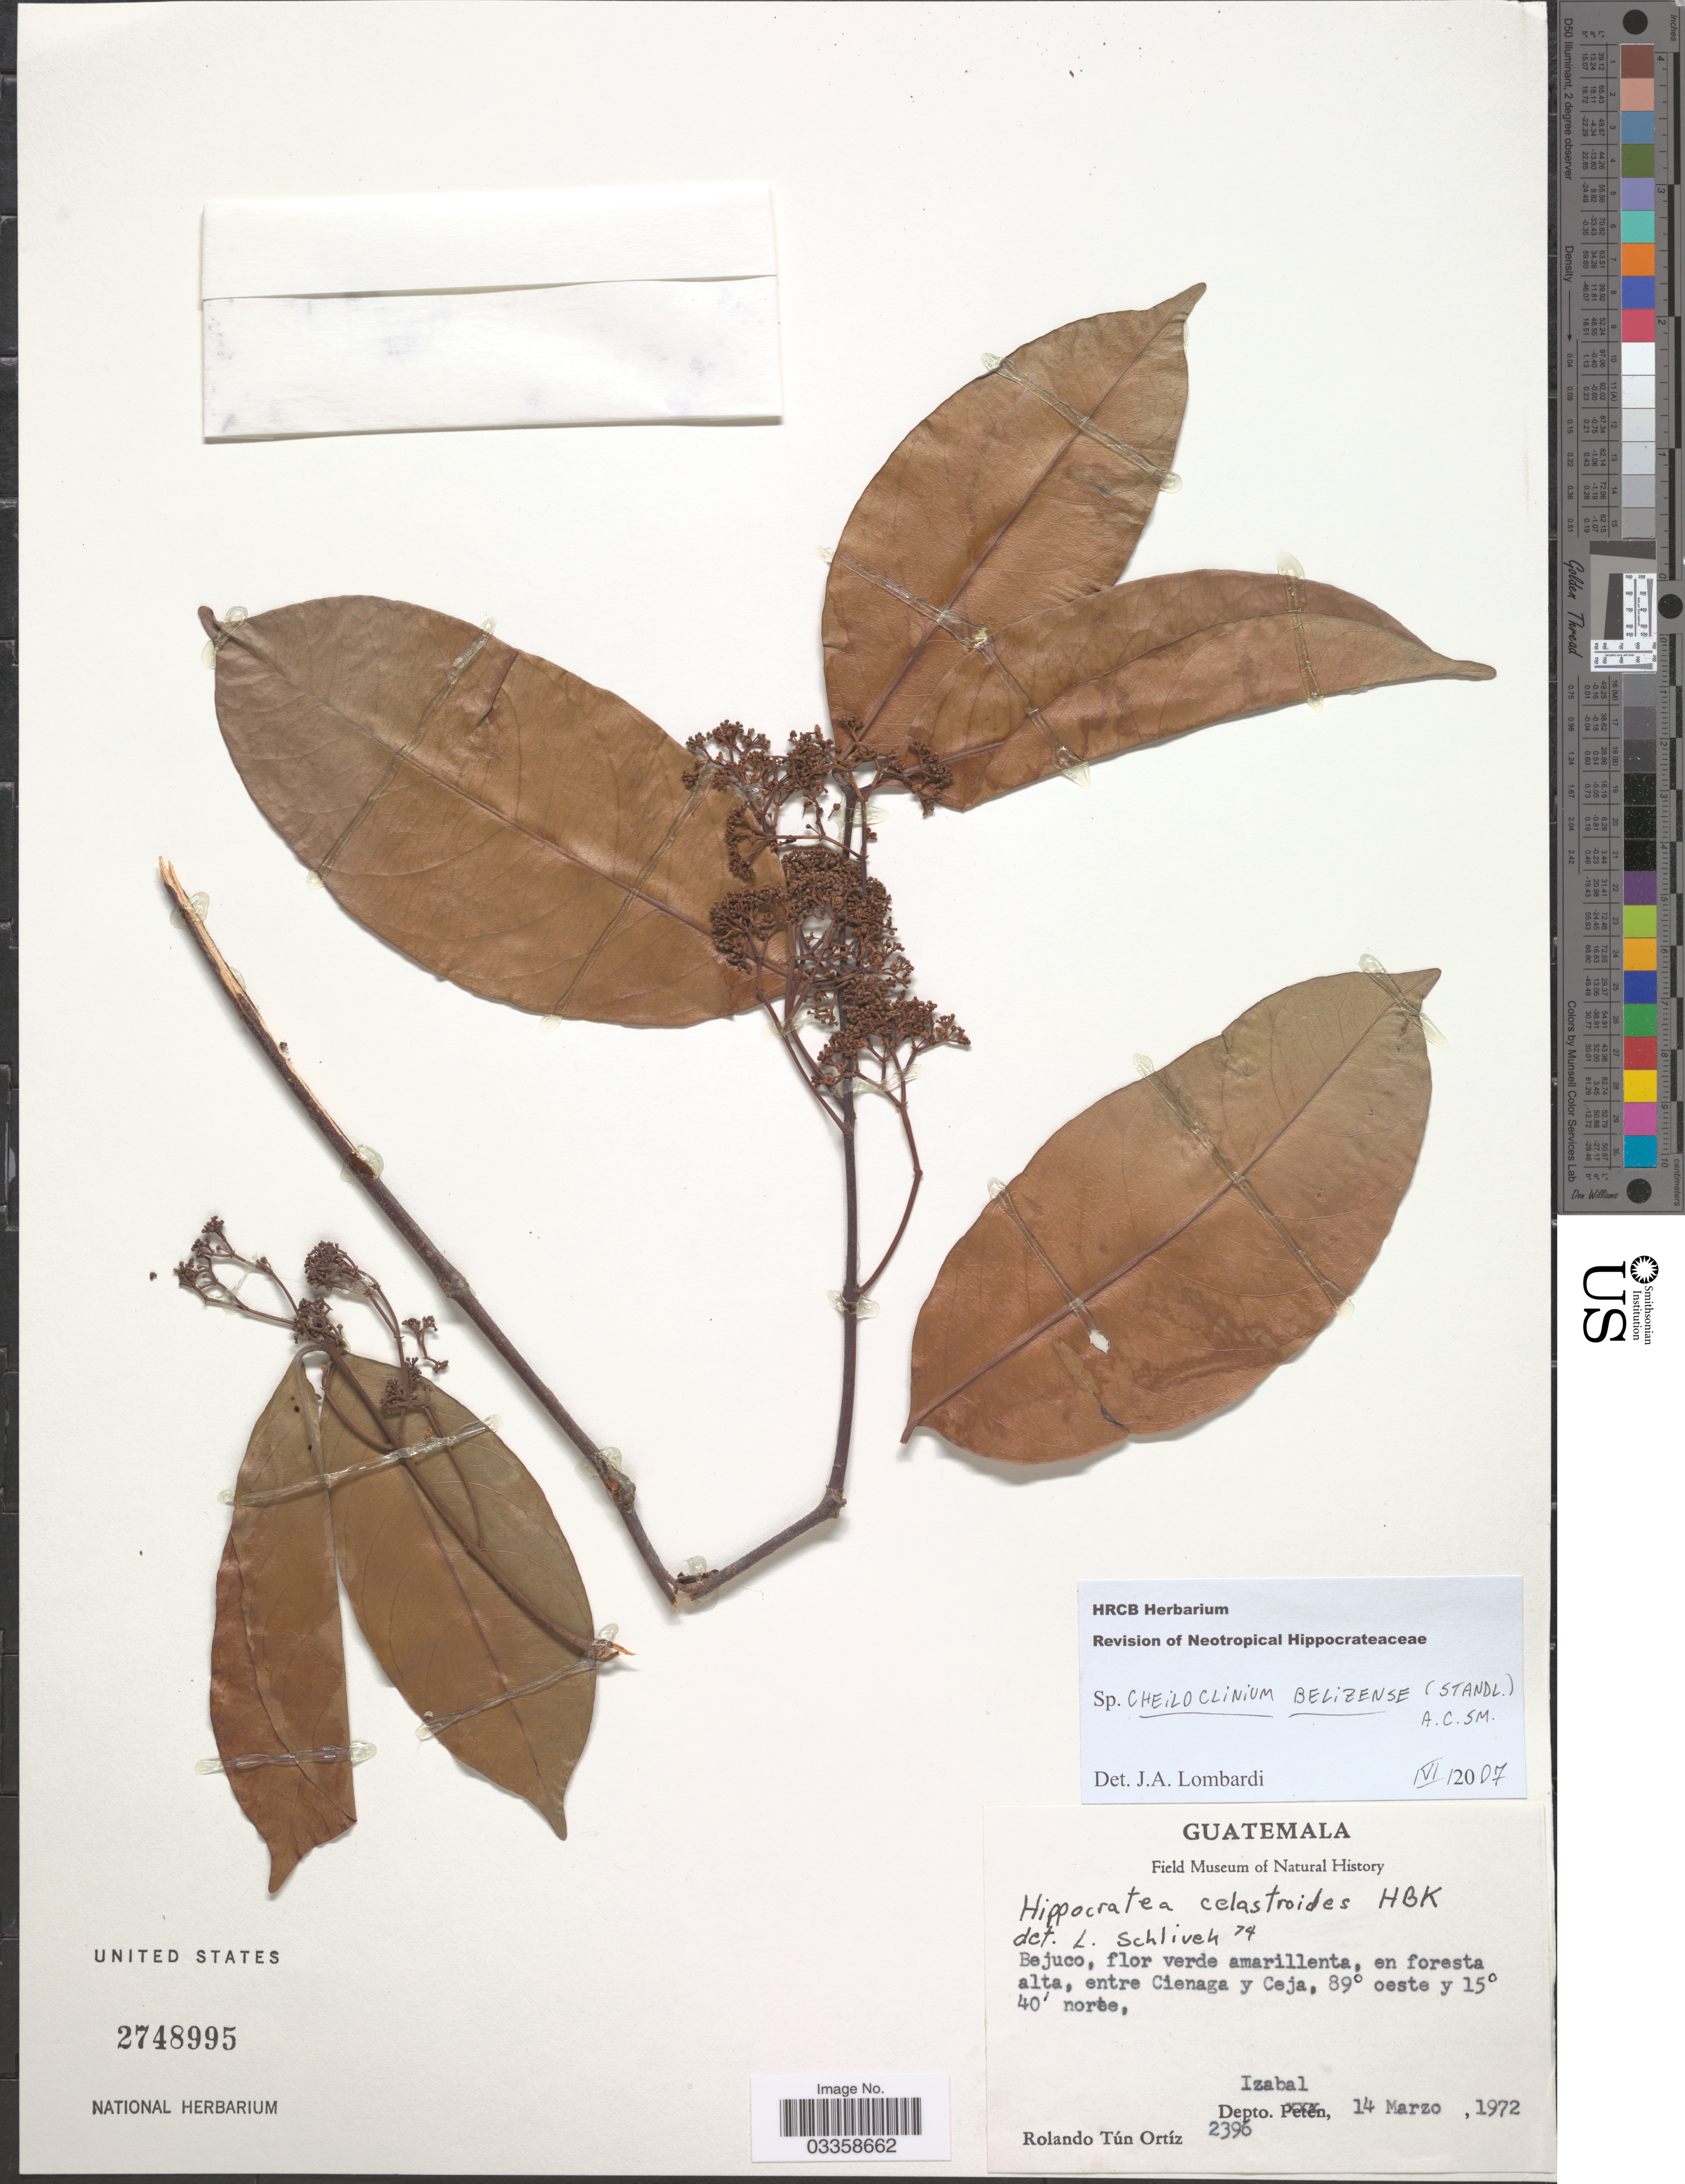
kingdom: Plantae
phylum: Tracheophyta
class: Magnoliopsida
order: Celastrales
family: Celastraceae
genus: Cheiloclinium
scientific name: Cheiloclinium belizense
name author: (Standl.) A.C. Sm.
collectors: R. Tún Ortíz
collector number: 2396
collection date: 1972-03-14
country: Guatemala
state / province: Izabal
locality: Entre Cienaga y Ceja, Depto. Izabal.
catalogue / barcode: US 2748995